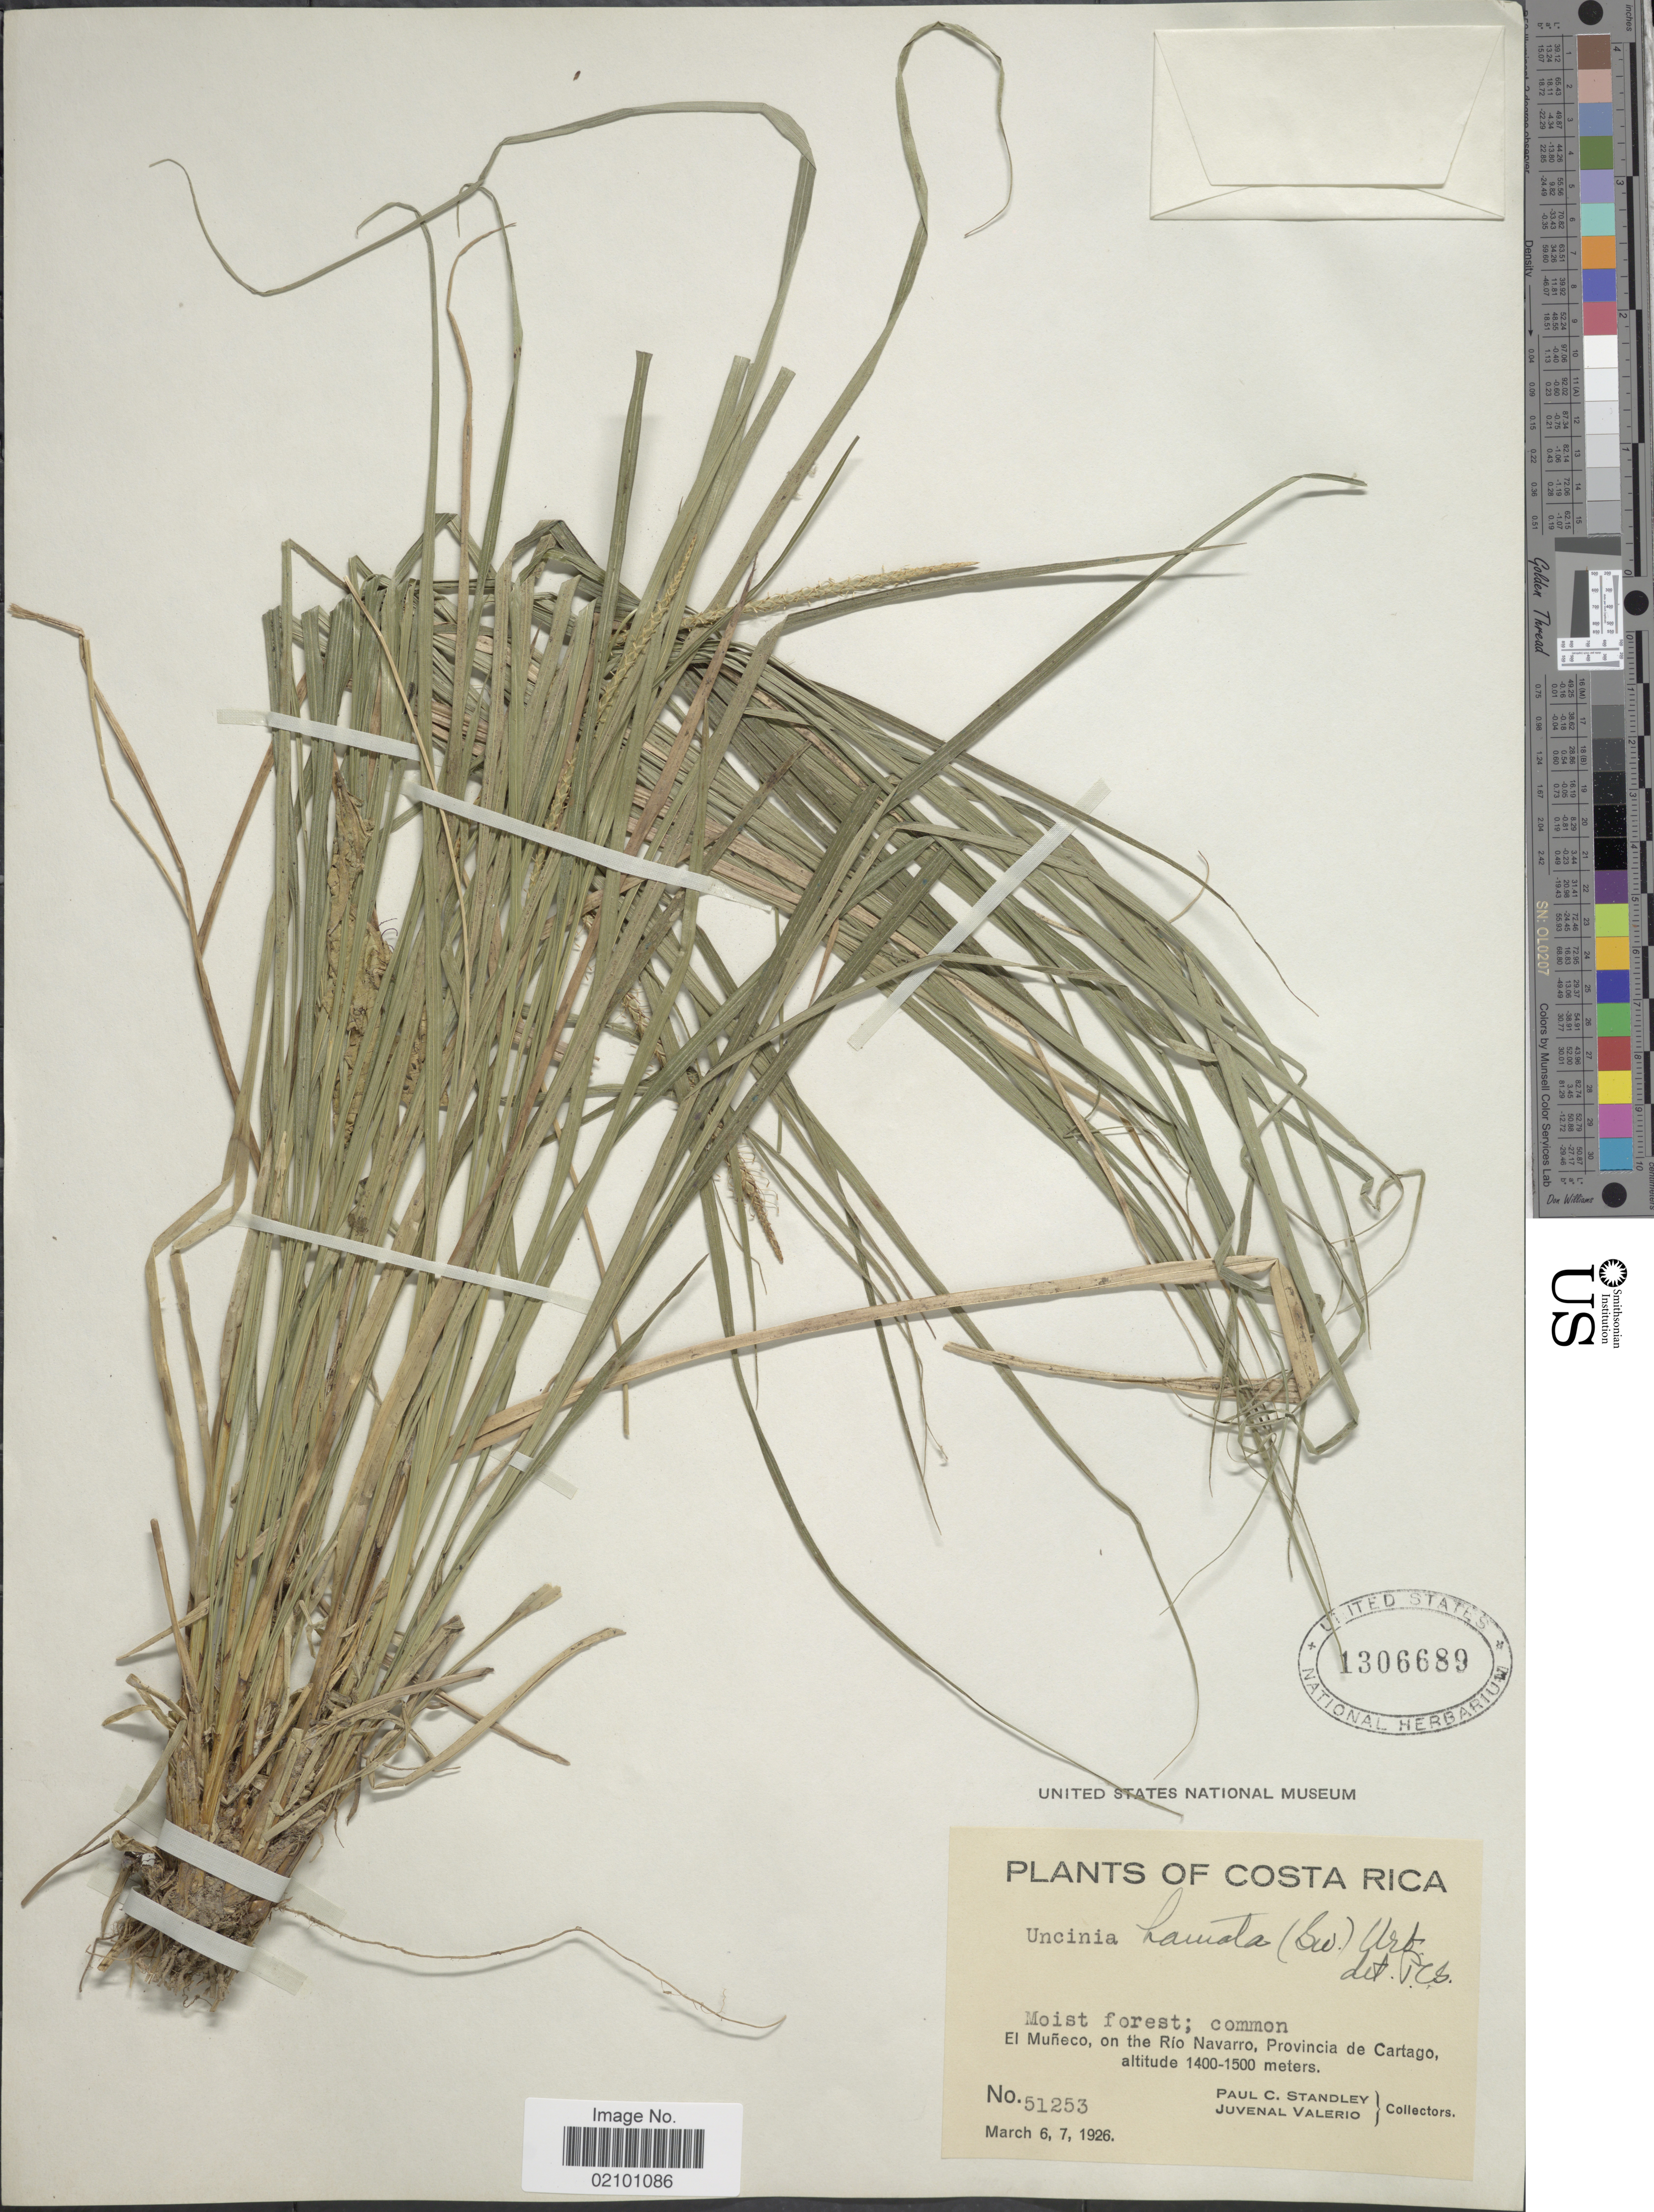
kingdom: Plantae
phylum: Tracheophyta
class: Liliopsida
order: Poales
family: Cyperaceae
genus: Carex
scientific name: Carex hamata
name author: Sw.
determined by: Strong, M. T., (US), Smithsonian Institution - National Museum of Natural History (UNITED STATES)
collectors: P. C. Standley & R. Torres Rojas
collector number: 51253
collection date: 1926-03-06/1926-03-07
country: Costa Rica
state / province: Cartago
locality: El Muneco, on the Rio Navarro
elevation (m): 1400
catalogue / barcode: US 1306689